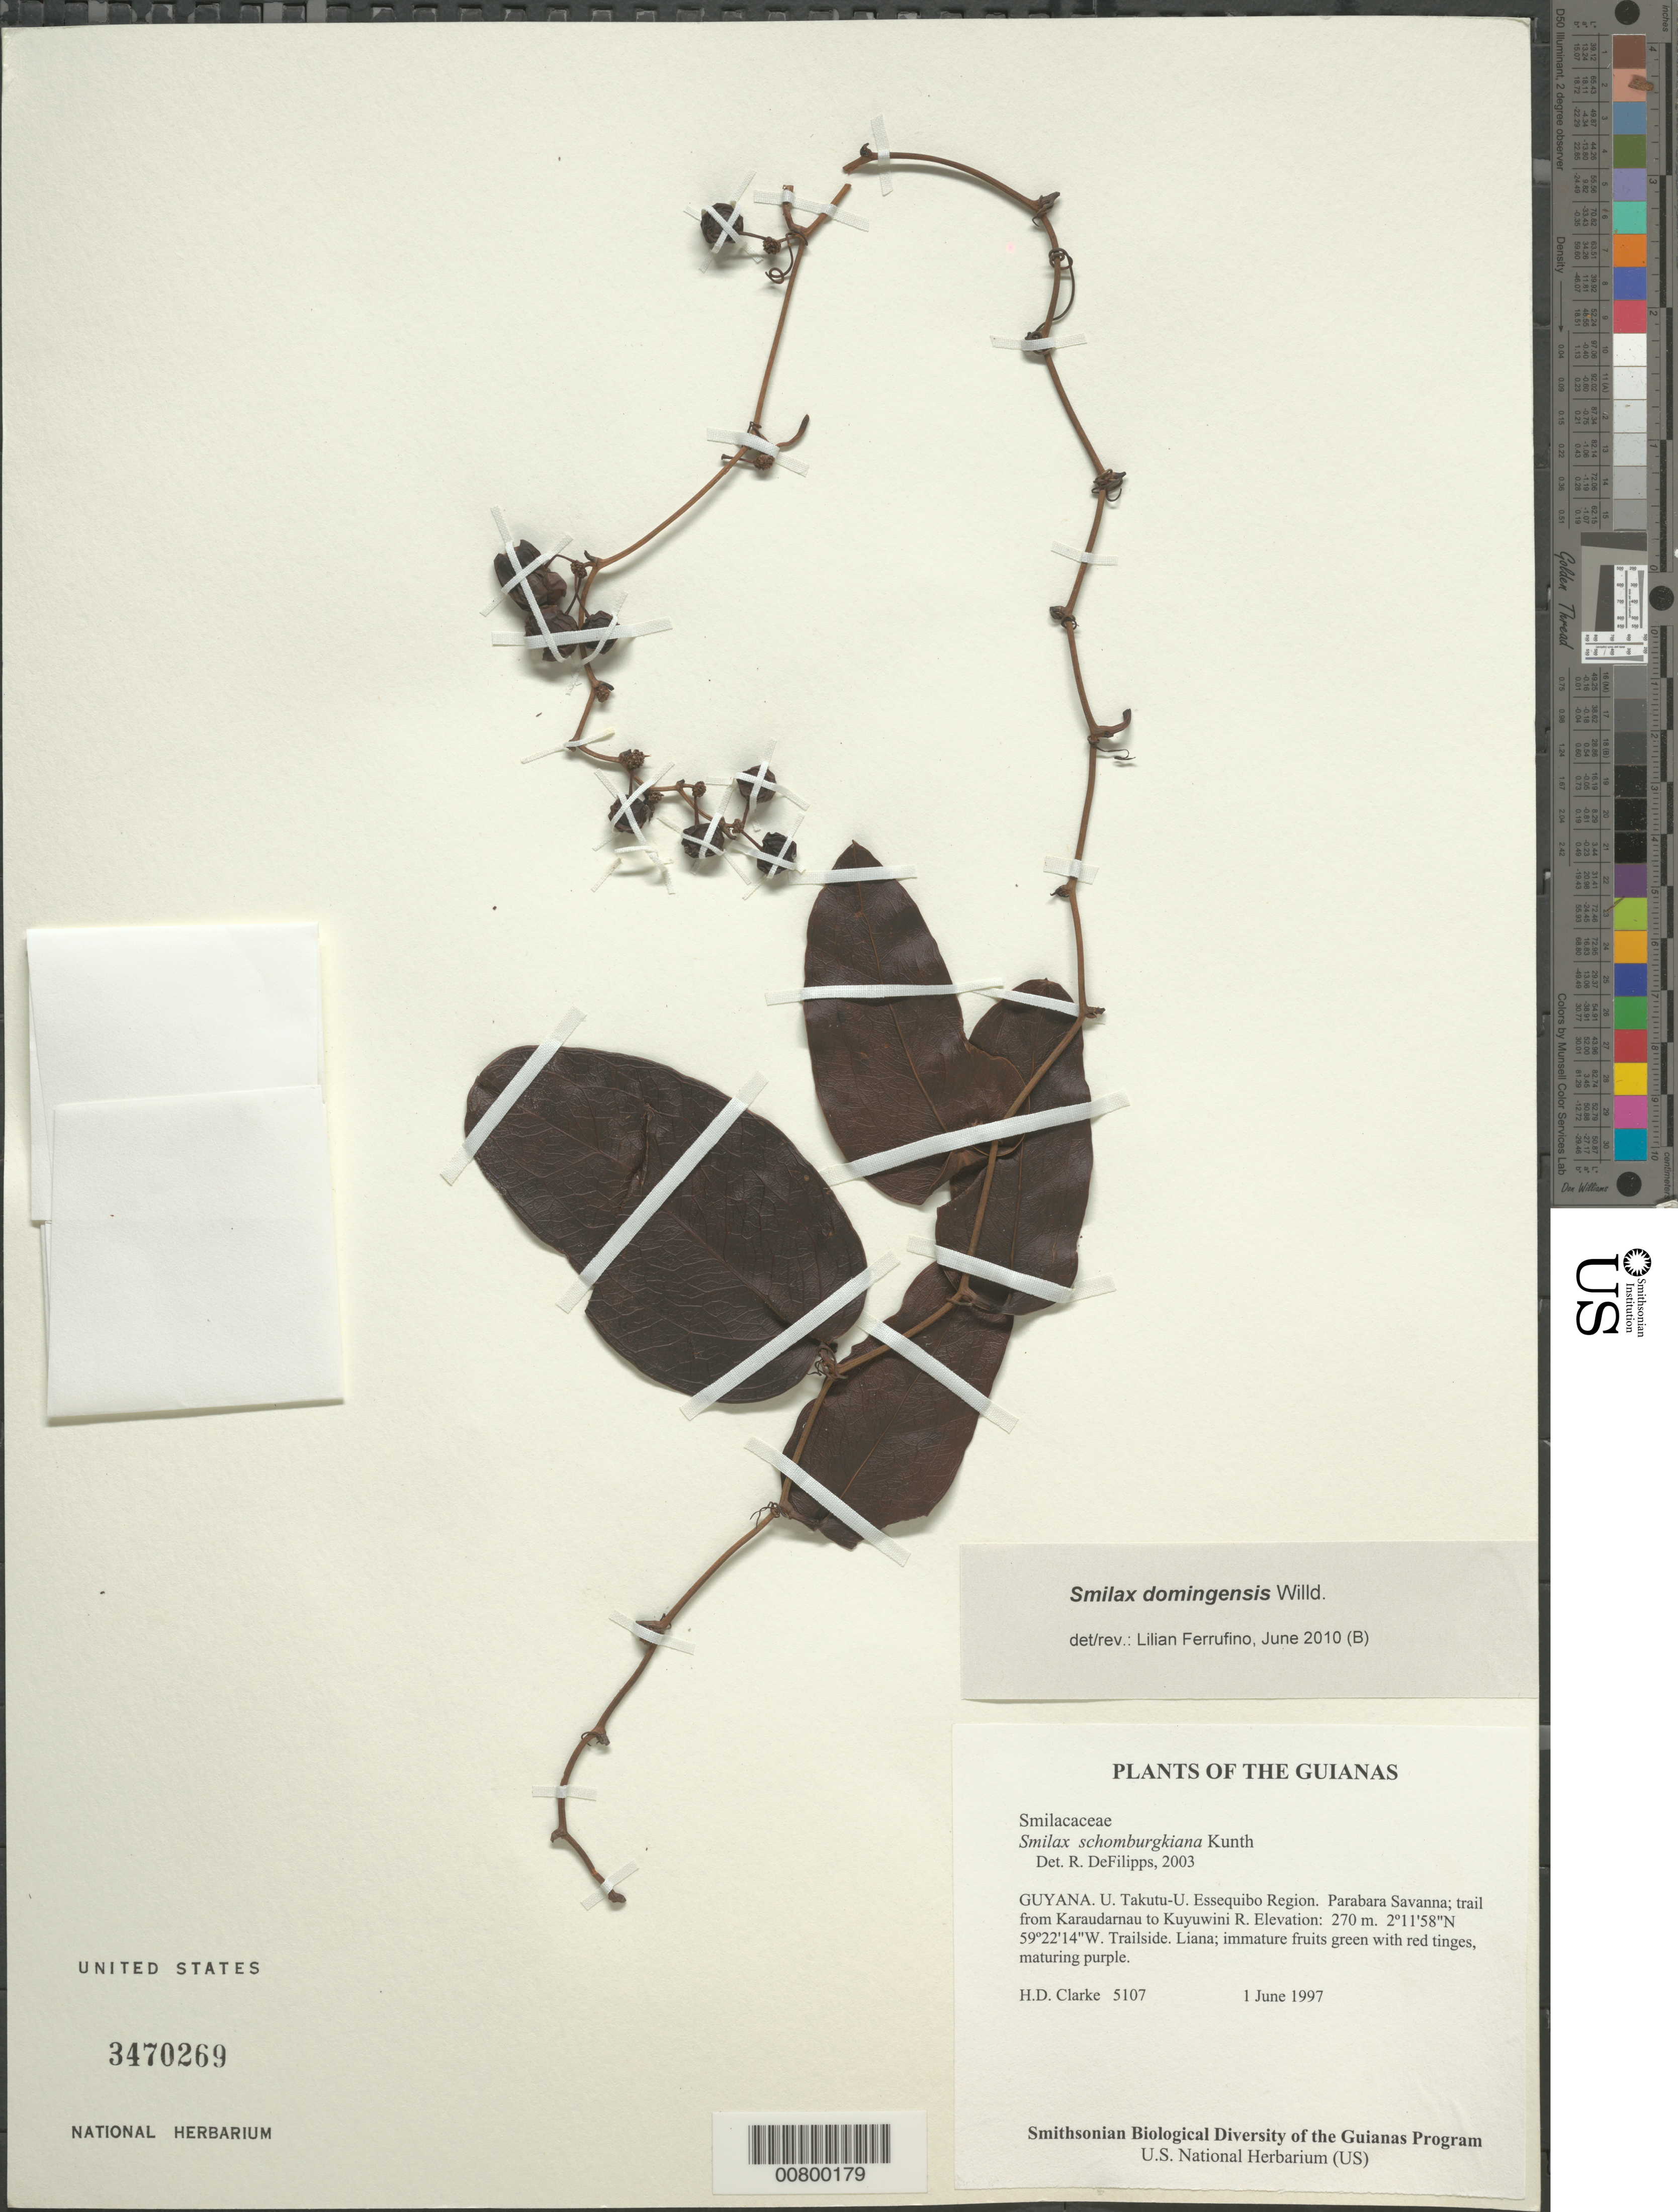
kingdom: Plantae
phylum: Tracheophyta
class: Liliopsida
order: Liliales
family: Smilacaceae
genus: Smilax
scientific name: Smilax domingensis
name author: Willd.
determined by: Ferrufino, L., (USJ), Herbario Universidad de Costa Rica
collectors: H. D. Clarke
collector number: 5107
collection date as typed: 1 June 1997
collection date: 1997-06-01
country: Guyana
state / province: U. Takutu-U. Essequibo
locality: Parabara Savanna; trail from Karaudarnau to Kuyuwini R.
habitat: Trailside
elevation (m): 270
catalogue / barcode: US 3470269